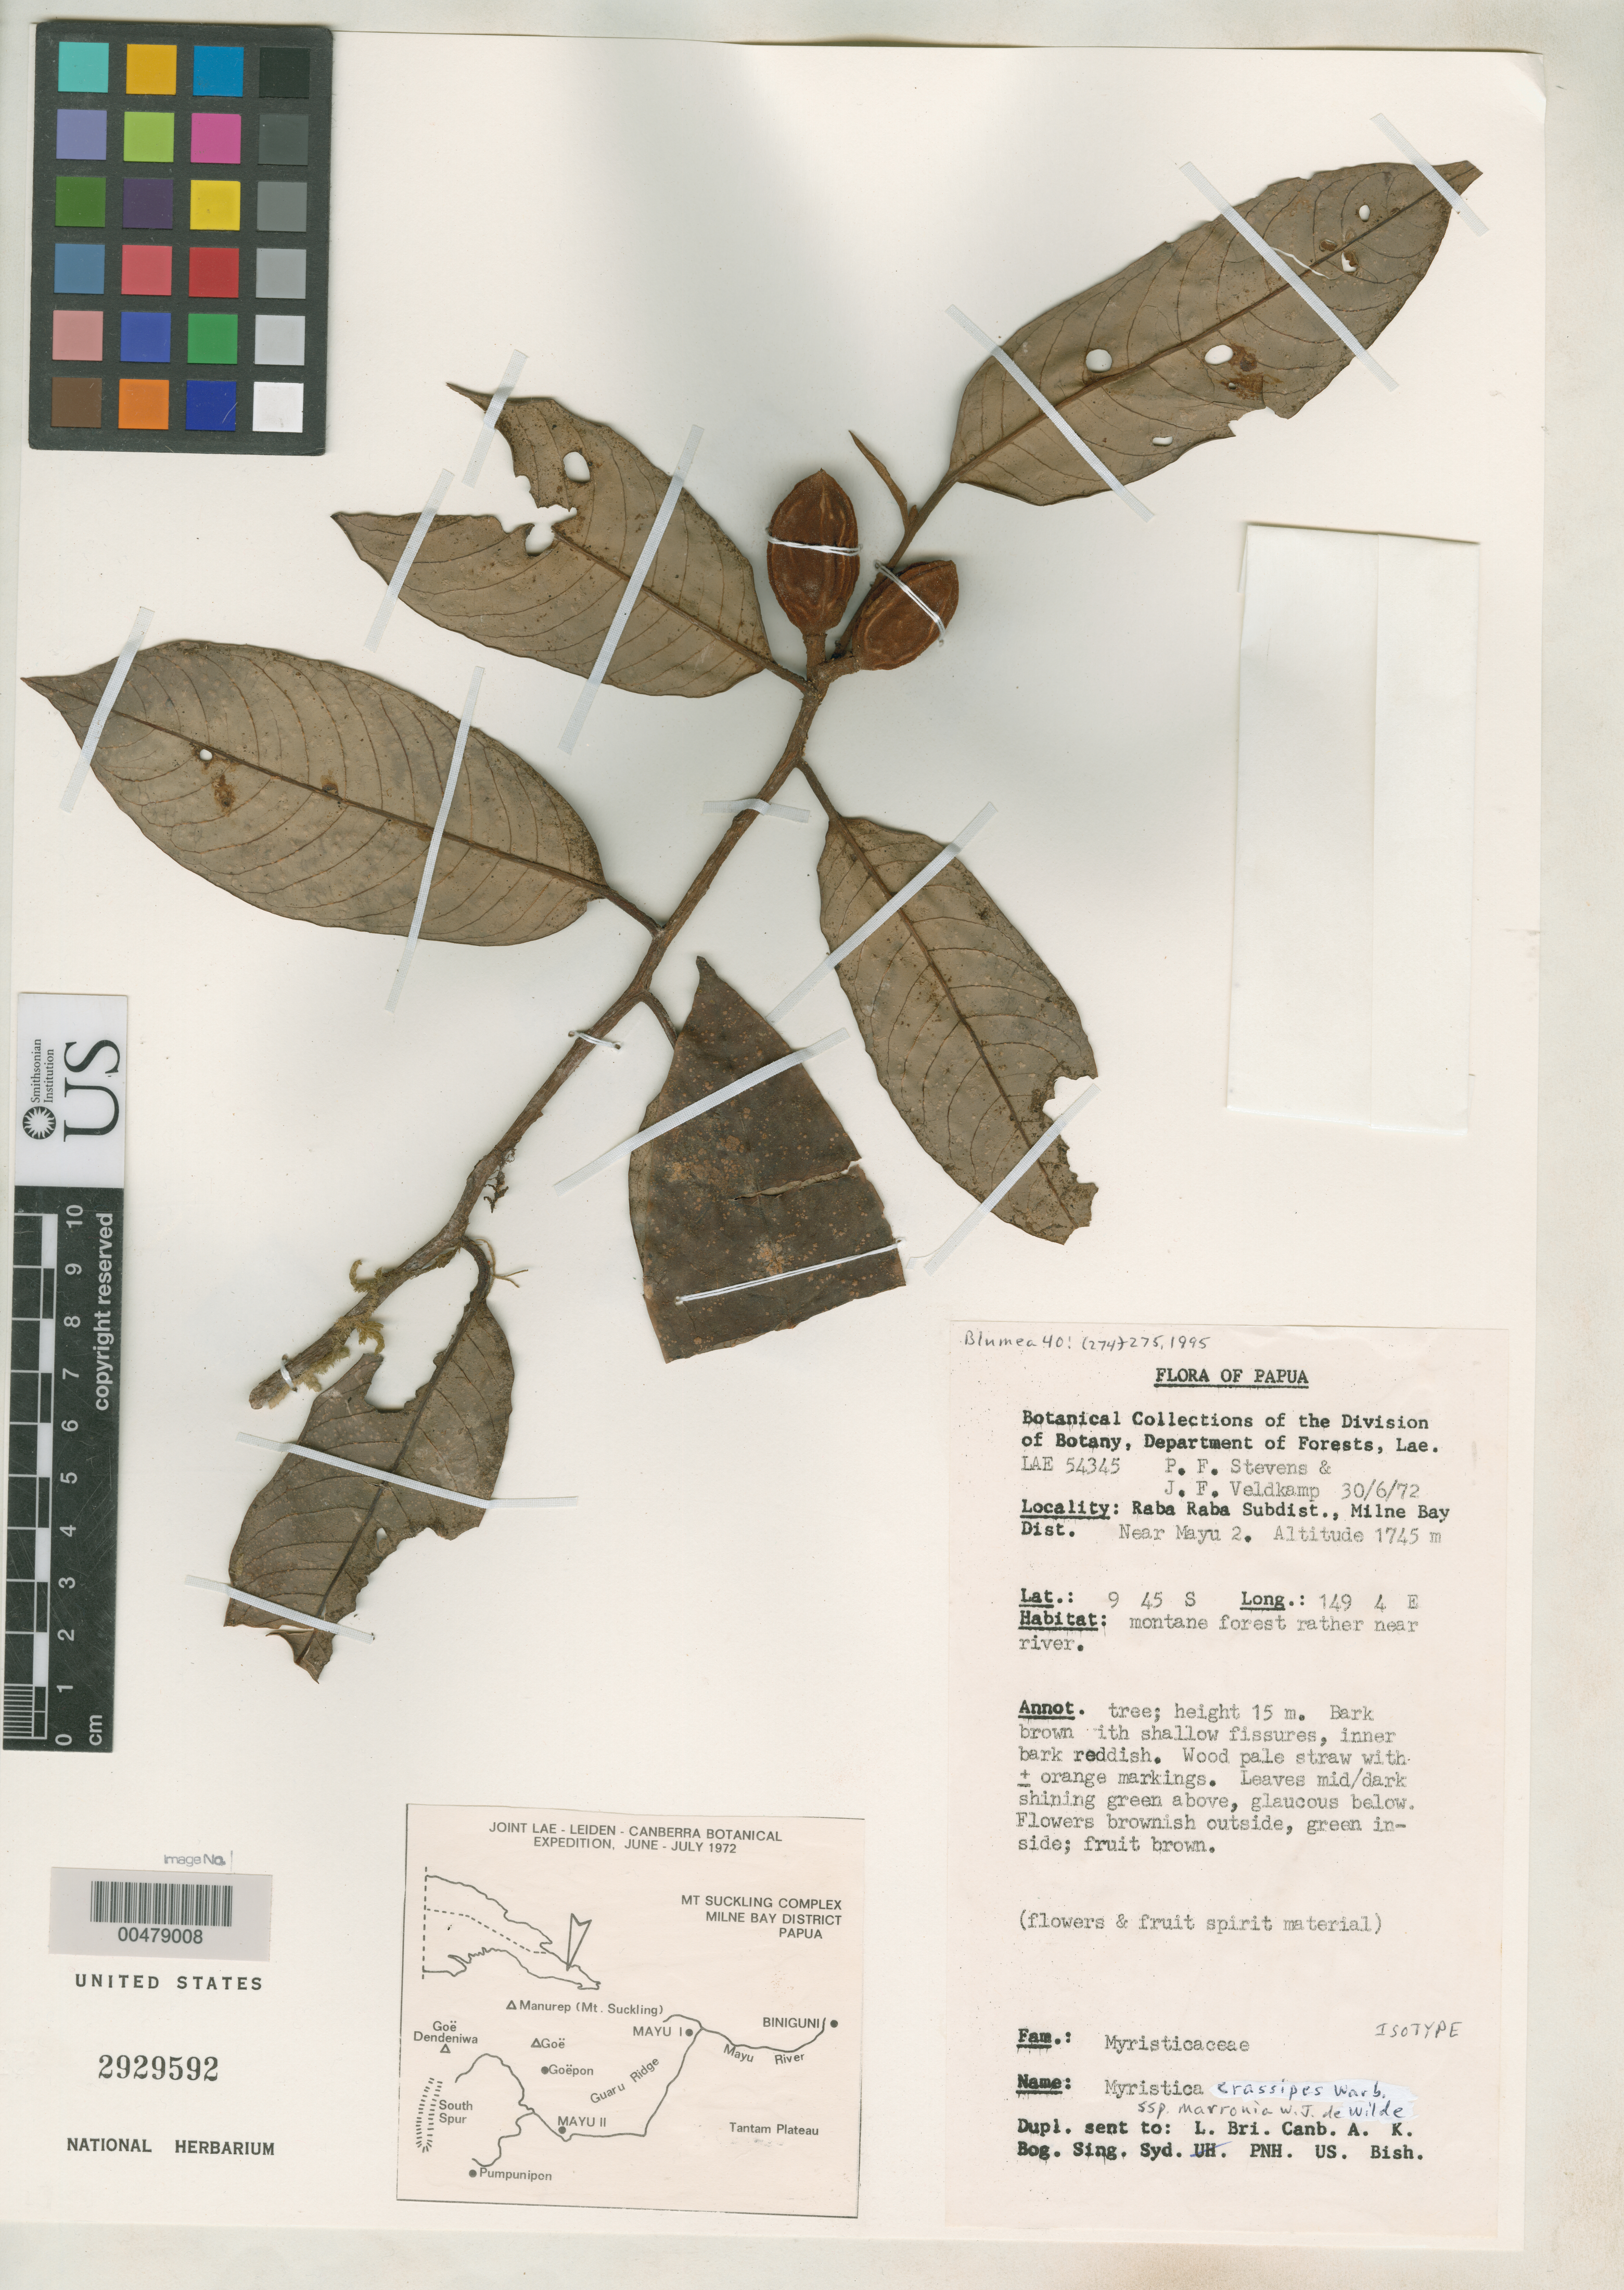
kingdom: Plantae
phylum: Tracheophyta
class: Magnoliopsida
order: Magnoliales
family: Myristicaceae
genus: Myristica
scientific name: Myristica crassipes subsp. marronia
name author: W.J. de Wilde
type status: Isotype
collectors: P. F. Stevens & J. F. Veldkamp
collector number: Lae 54345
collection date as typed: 30 Jun 1972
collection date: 1972-06-30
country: Papua New Guinea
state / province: Milne Bay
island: New Guinea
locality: Rapa Rapa subdist., near Mayu 2.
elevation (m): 1745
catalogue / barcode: US 2929592